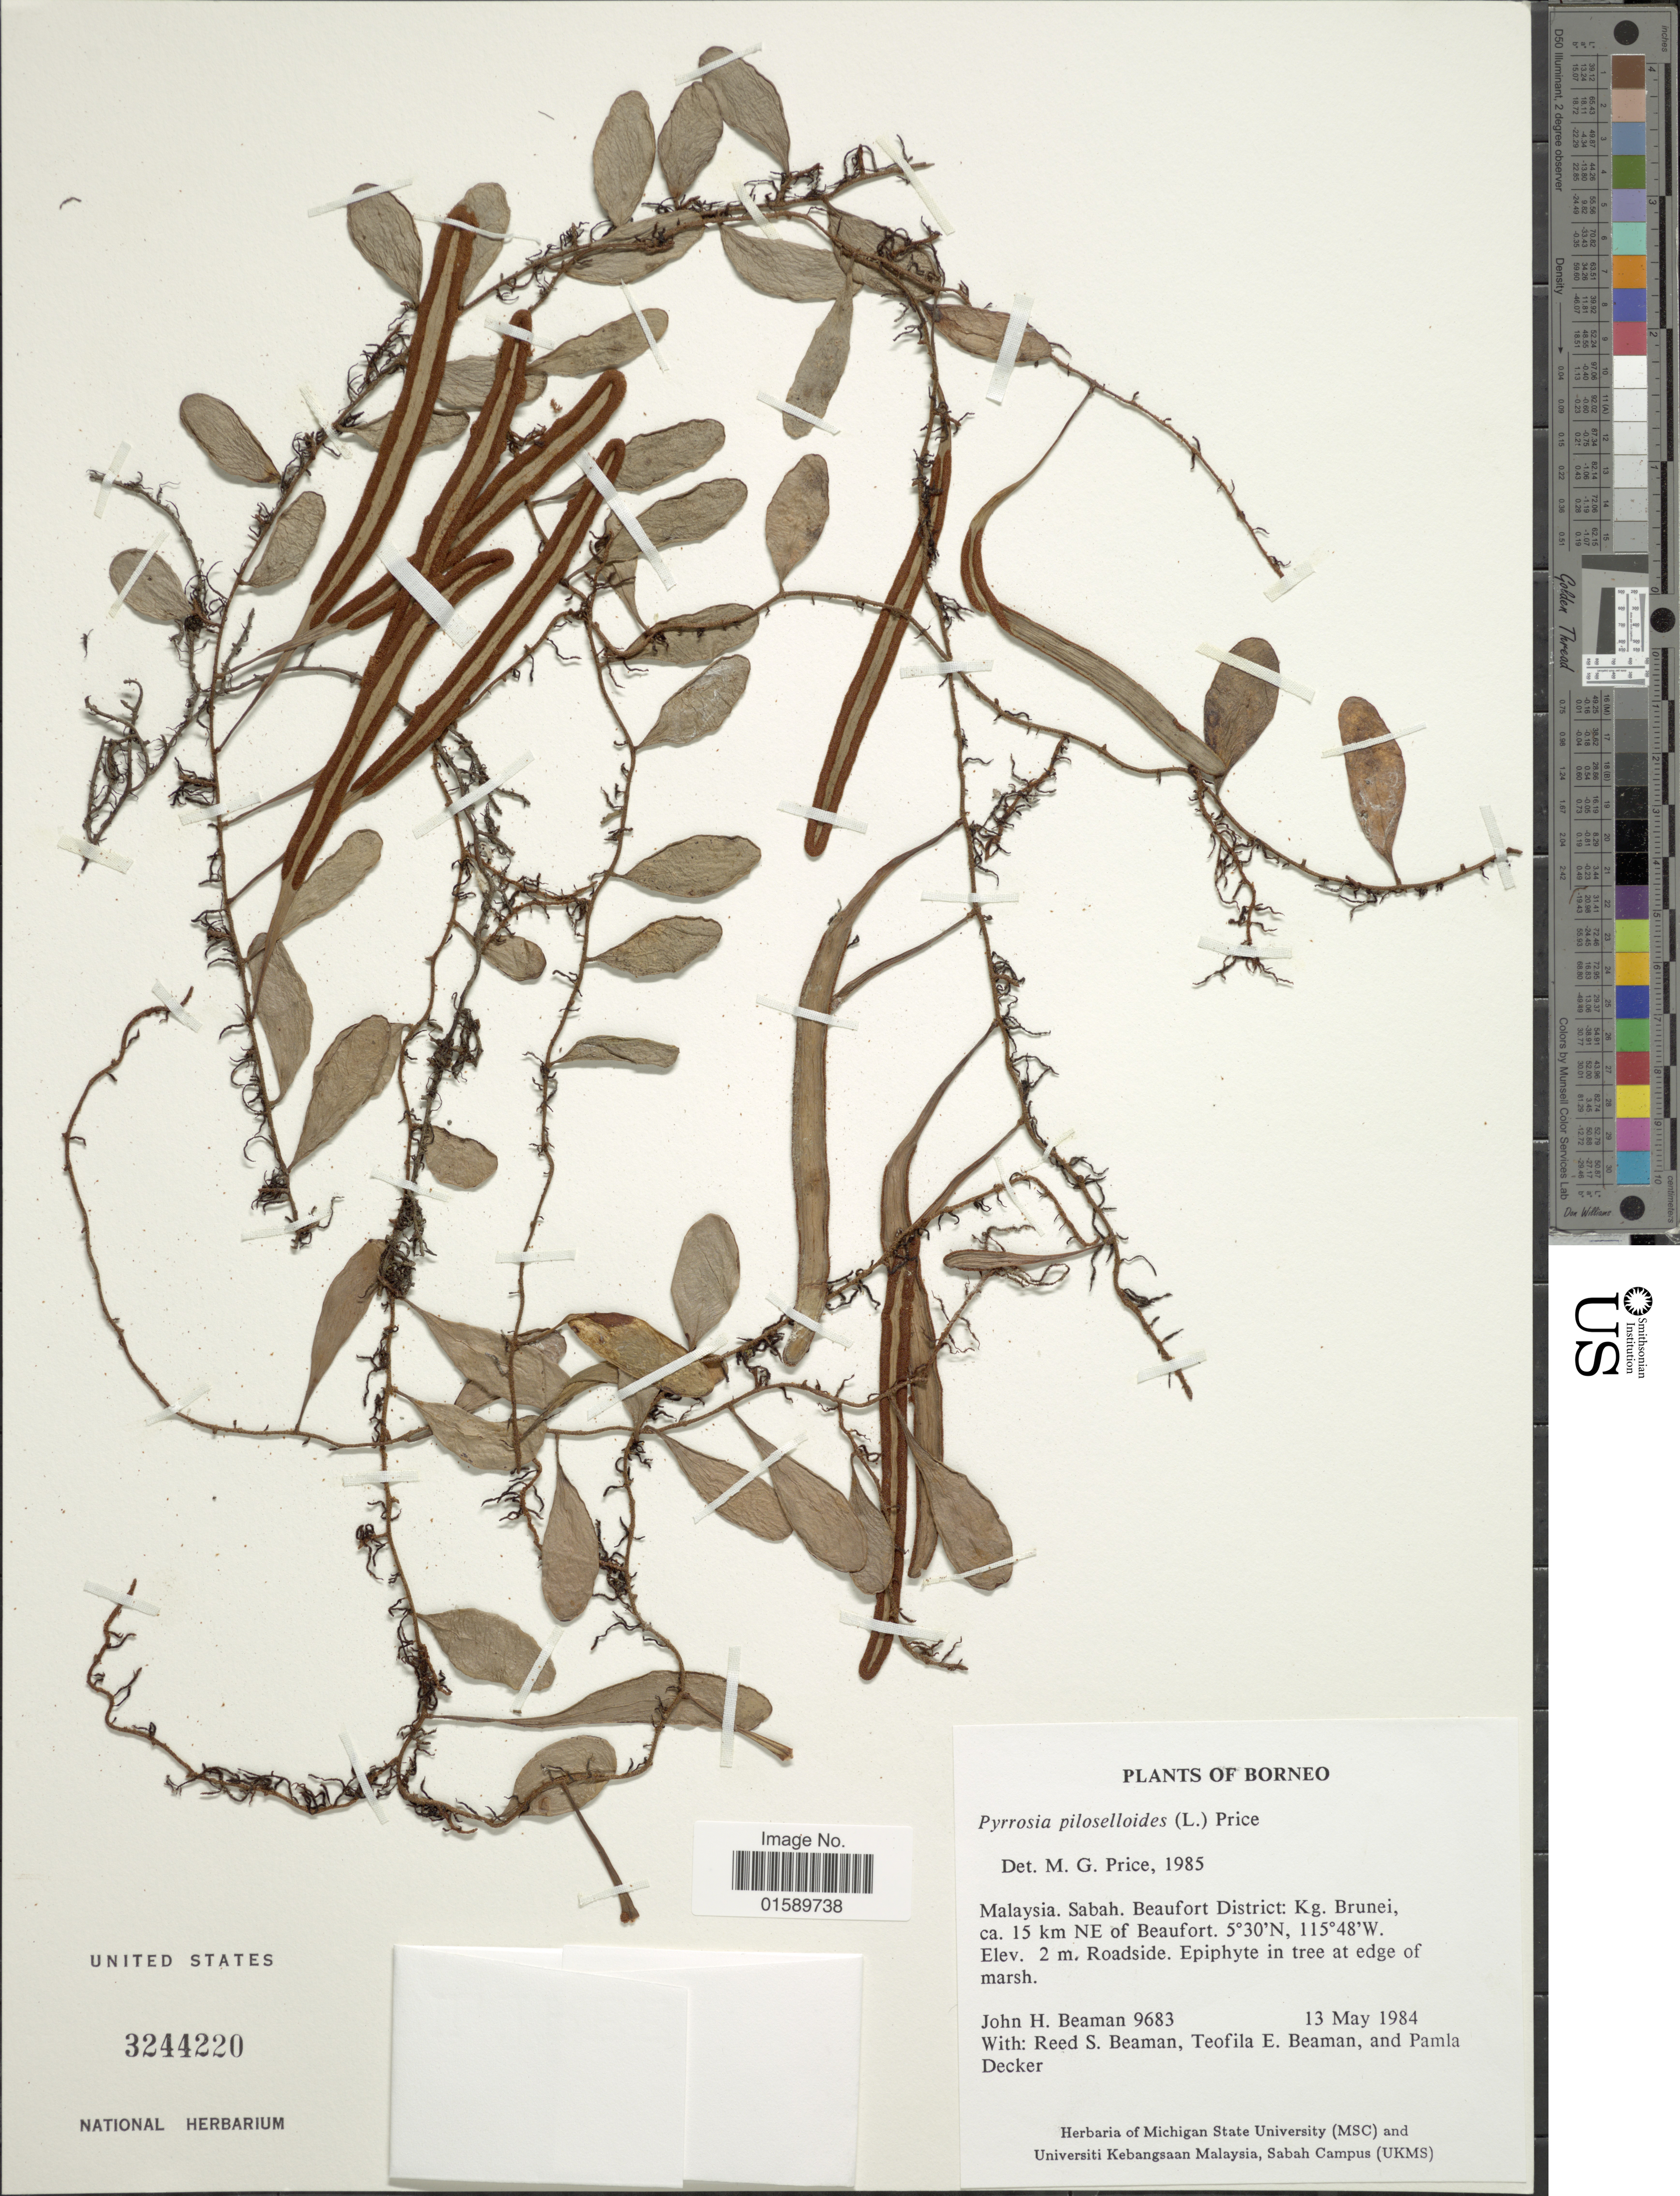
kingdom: Plantae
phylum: Tracheophyta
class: Polypodiopsida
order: Polypodiales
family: Polypodiaceae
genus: Pyrrosia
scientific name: Pyrrosia piloselloides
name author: (L.) M.G. Price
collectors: J. H. Beaman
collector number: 9683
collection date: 1984-05-13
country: Malaysia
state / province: Sabah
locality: Borneo, Malaysia, Sabah, Beaufort District: Kg. Brunei, ca. 15 km NE of Beaufort.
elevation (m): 2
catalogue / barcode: US 3244220